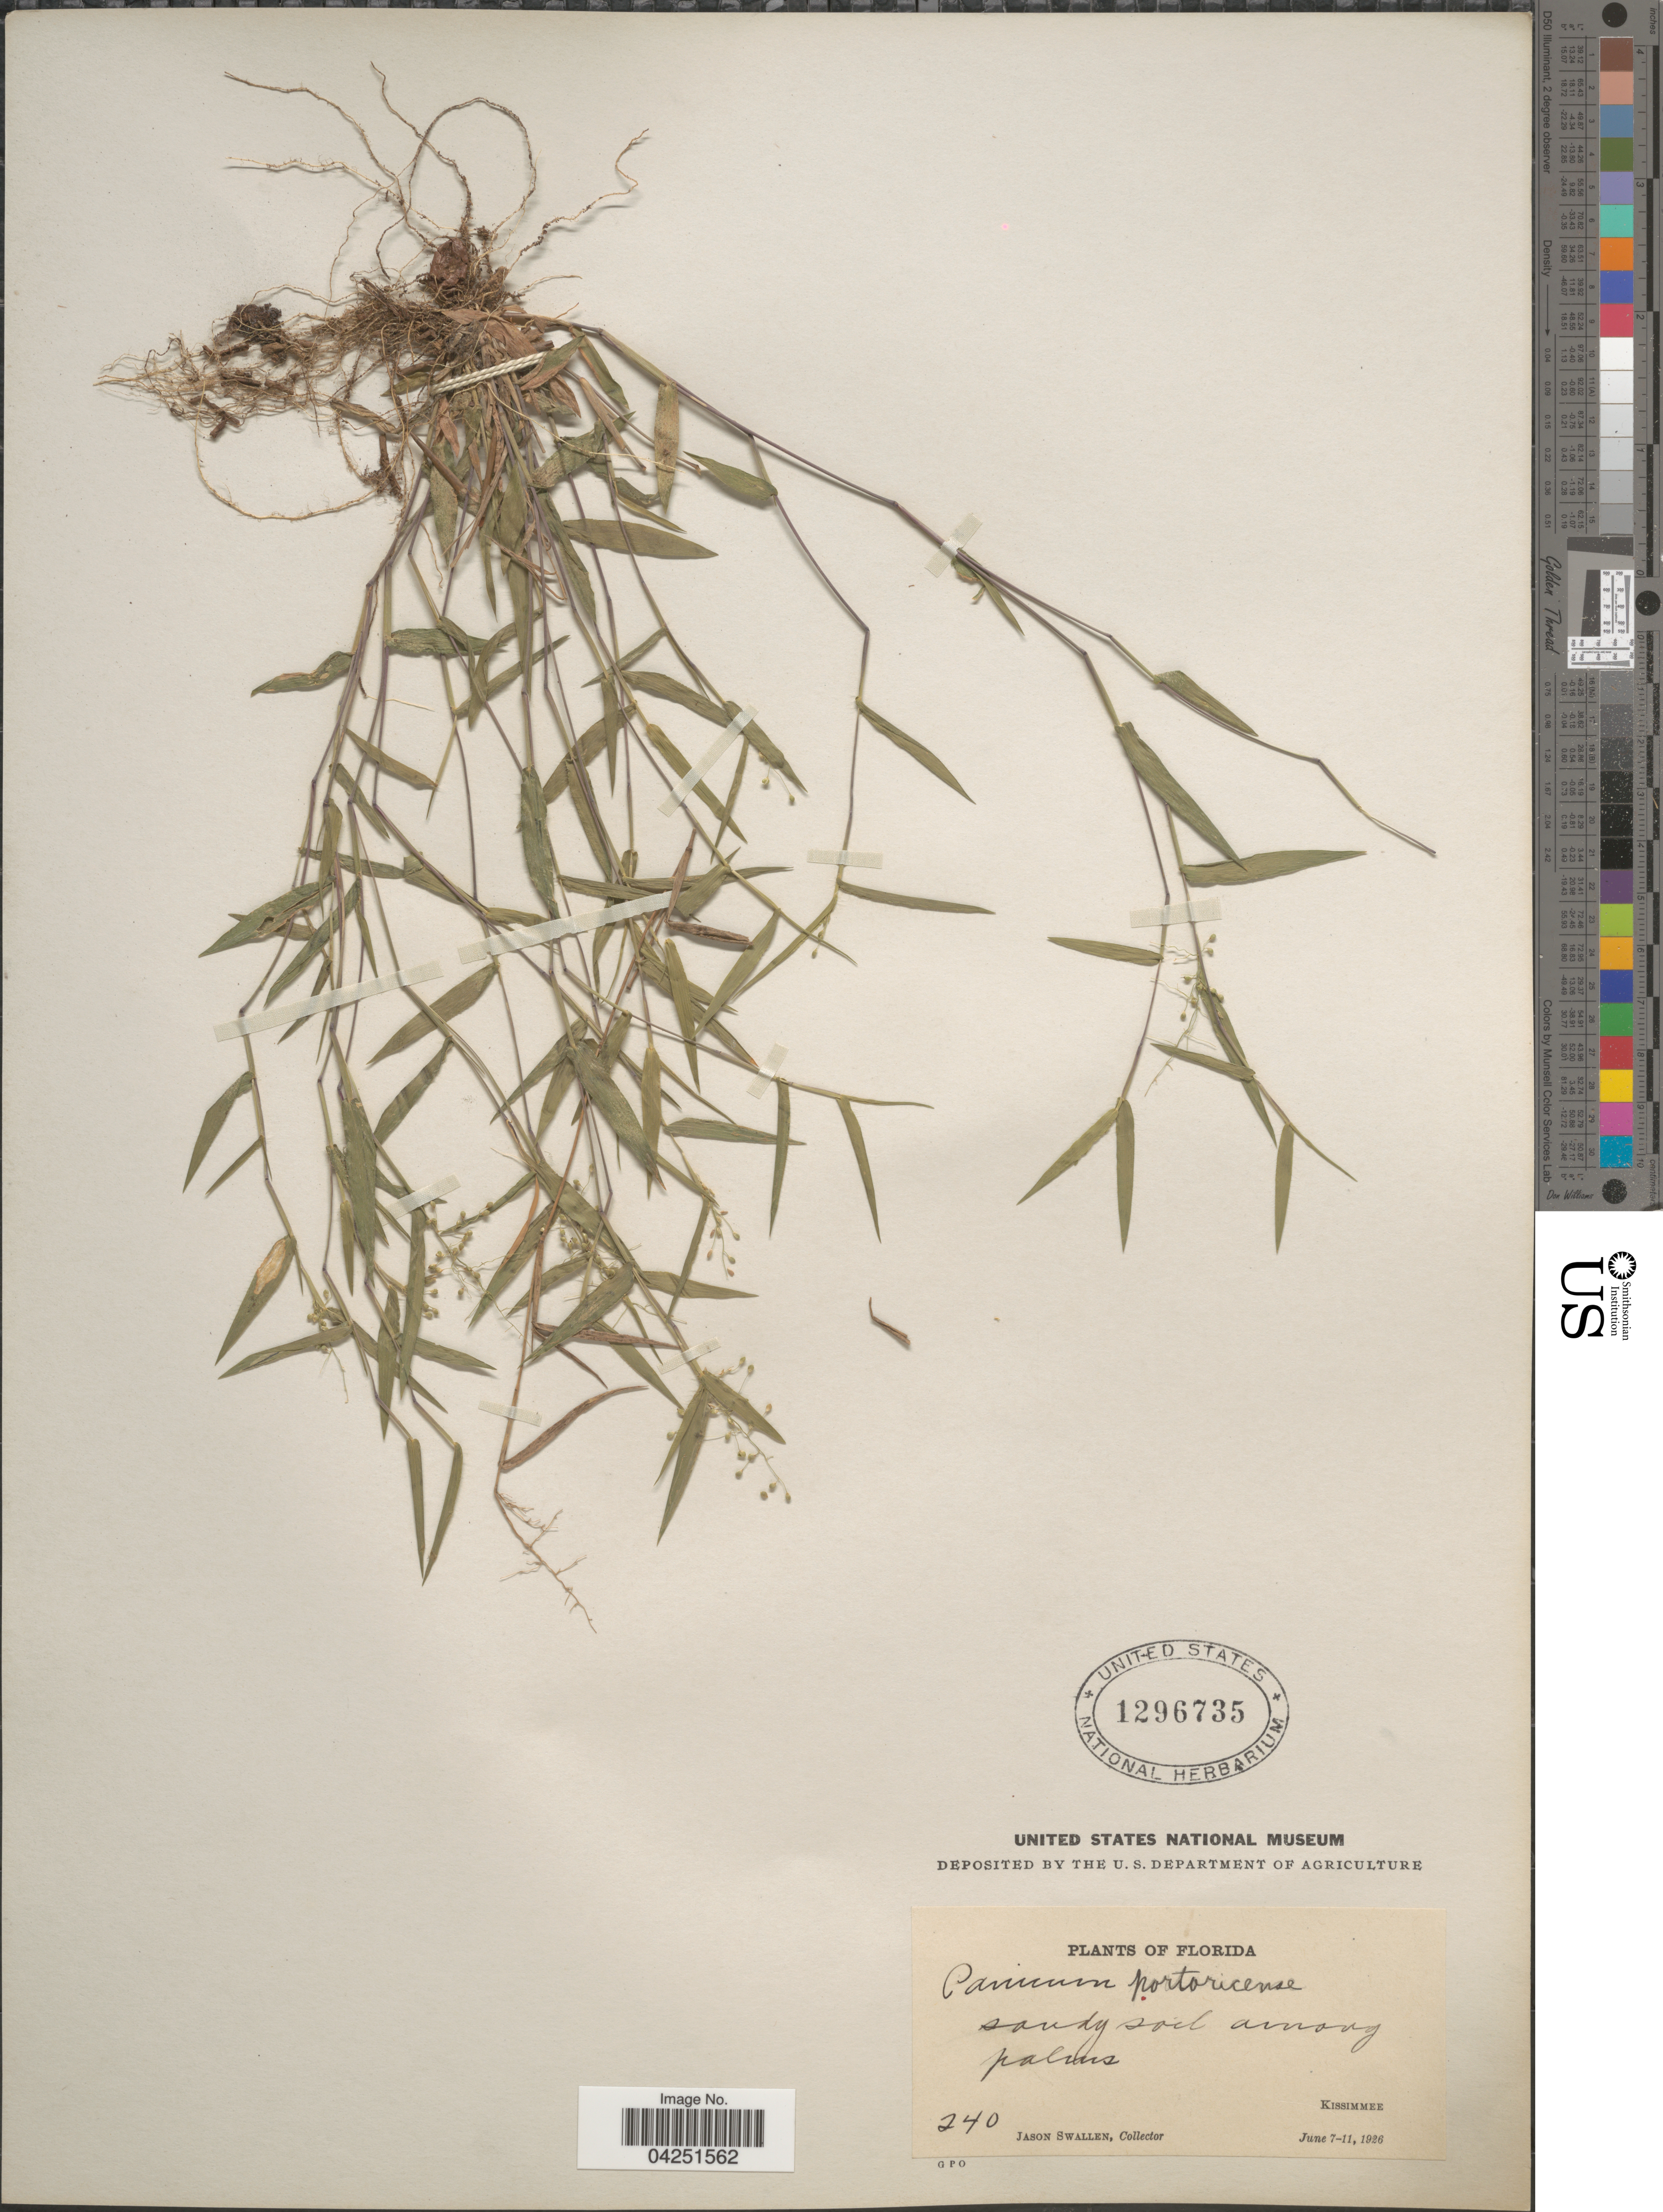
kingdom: Plantae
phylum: Tracheophyta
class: Liliopsida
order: Poales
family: Poaceae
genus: Dichanthelium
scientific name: Dichanthelium acuminatum var. acuminatum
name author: (Sw.) Gould & C.A. Clark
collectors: J. R. Swallen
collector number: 240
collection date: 1926-06-07/1926-06-11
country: United States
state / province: Florida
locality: Kissimmee.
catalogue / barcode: US 1296735